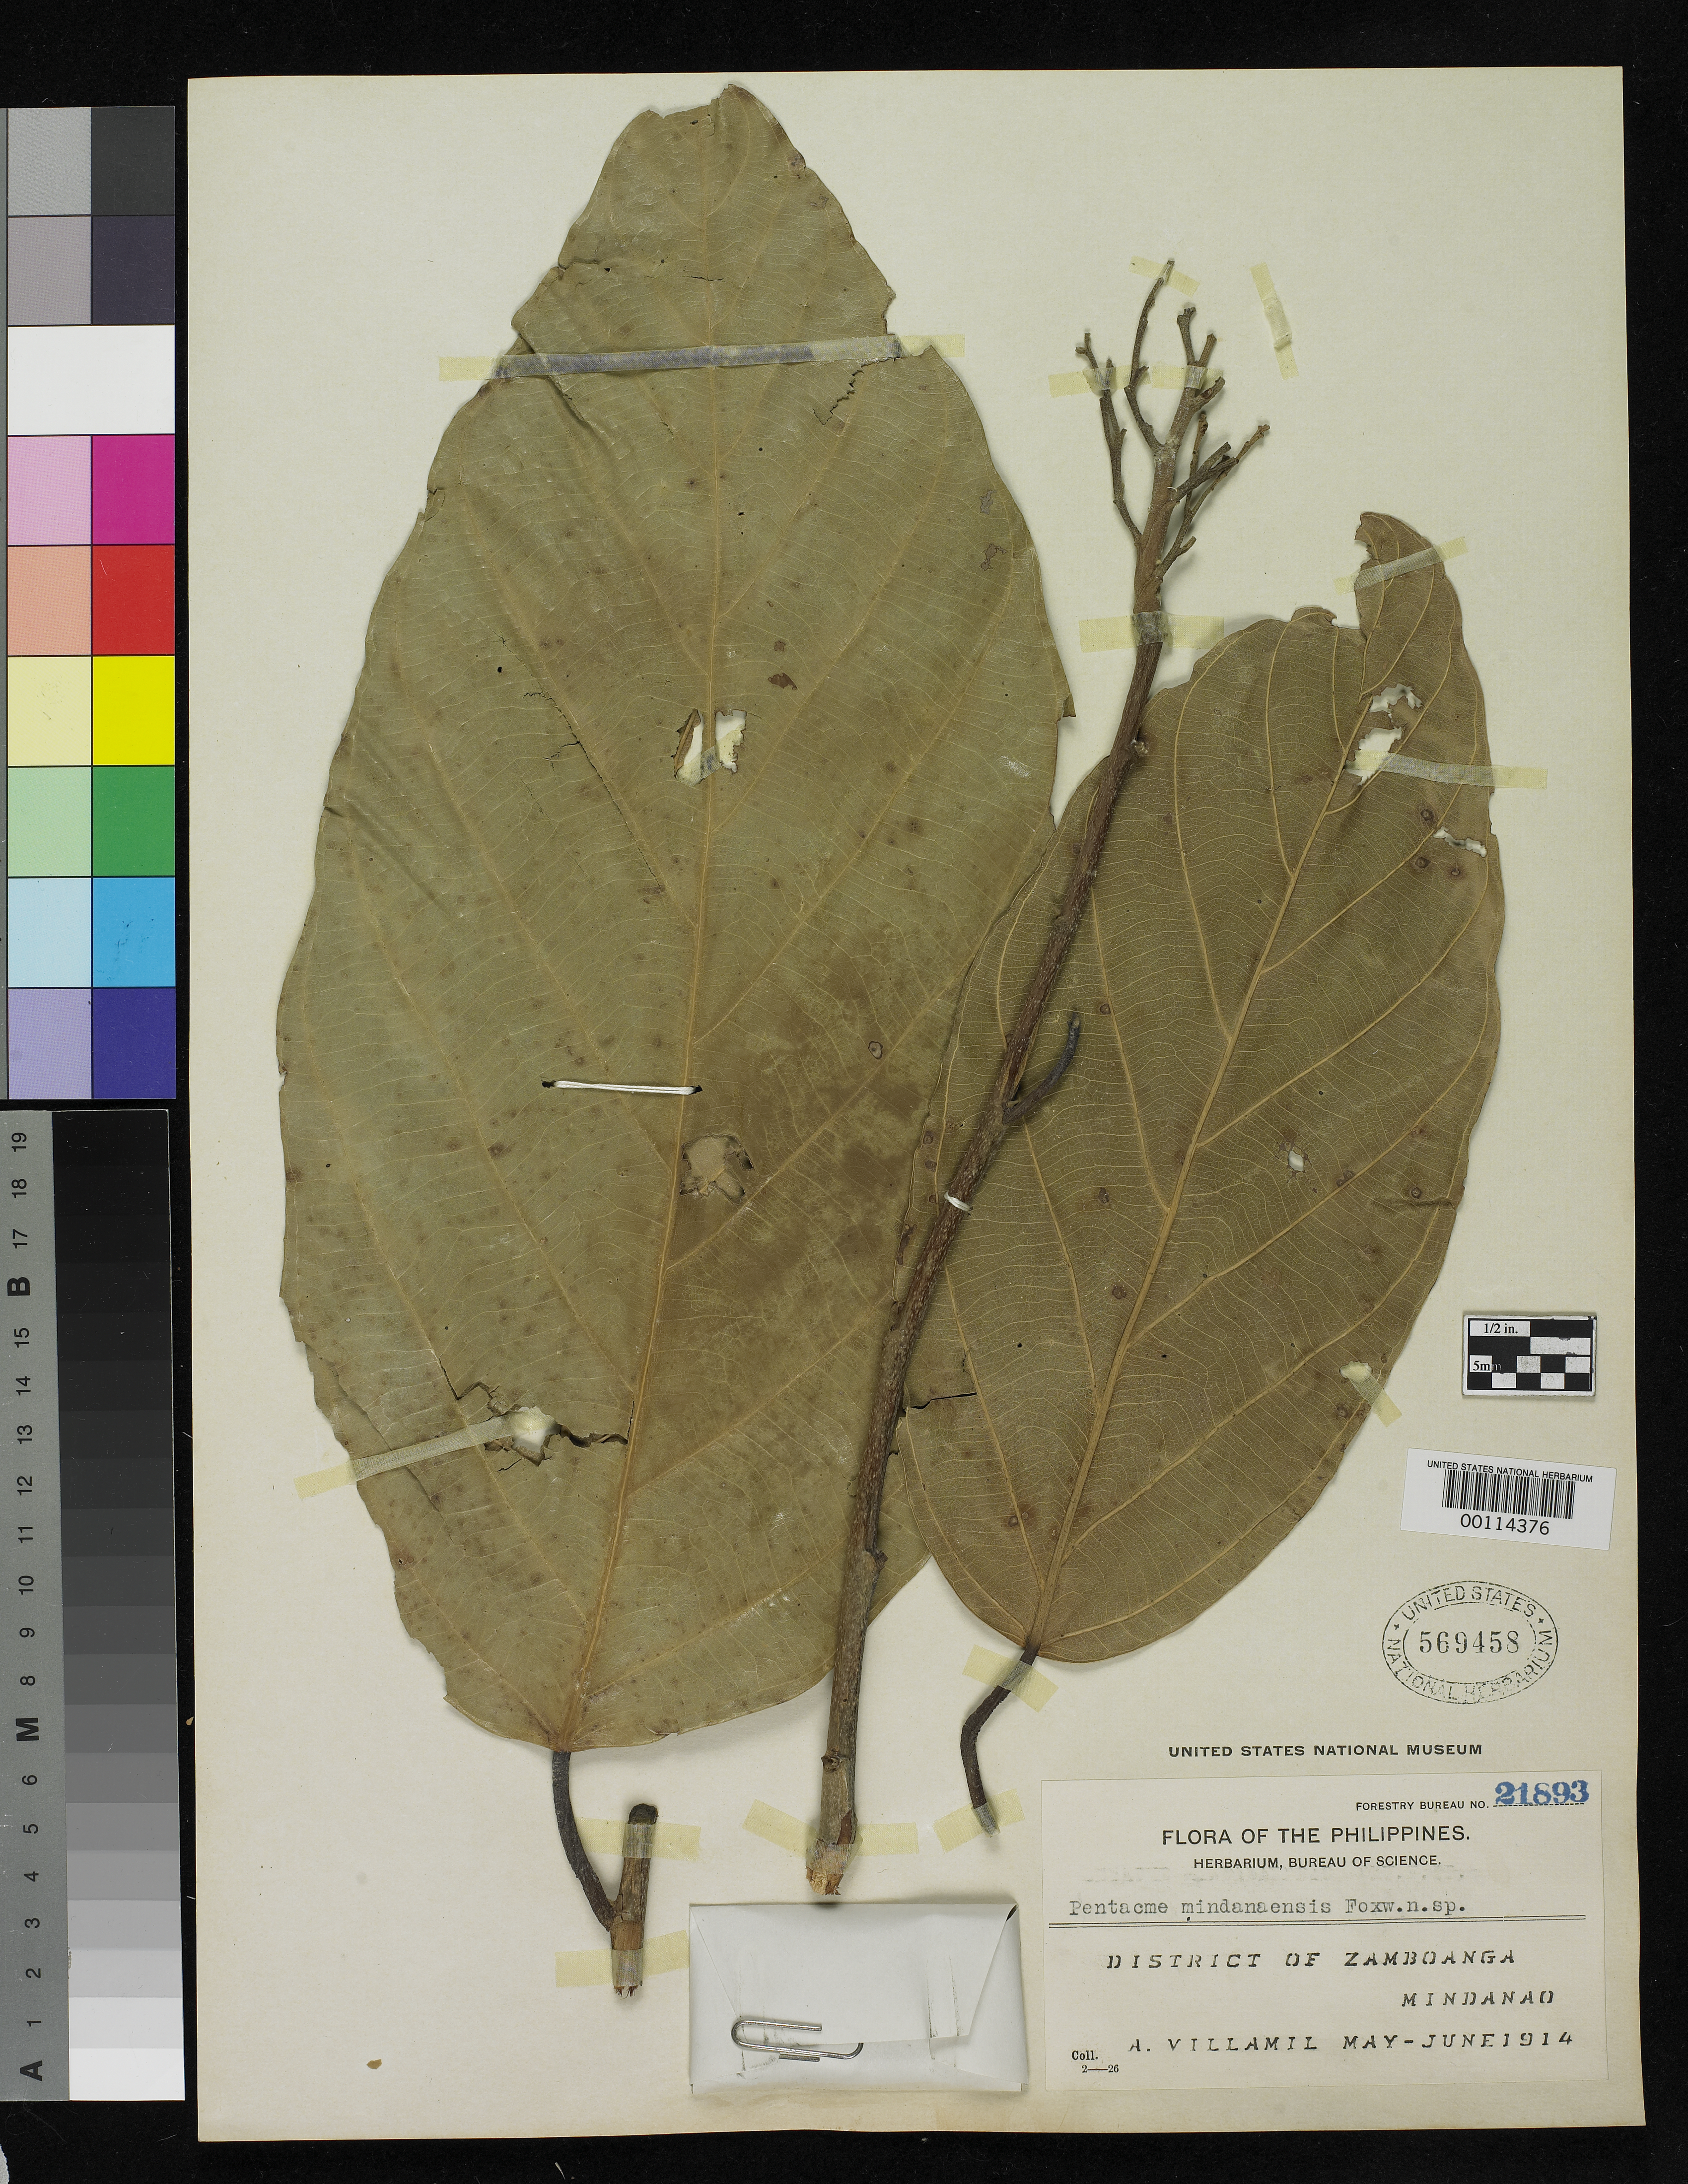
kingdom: Plantae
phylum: Tracheophyta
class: Magnoliopsida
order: Malvales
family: Dipterocarpaceae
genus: Pentacme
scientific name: Pentacme mindanensis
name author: Foxw.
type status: Isotype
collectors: A. Villamil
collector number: For. Bur. 21893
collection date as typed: May 1914 to -- Jun 1914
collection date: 1914-05/1914-06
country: Philippines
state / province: Zamboanga Peninsula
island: Mindanao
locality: Tetuan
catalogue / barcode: US 569458